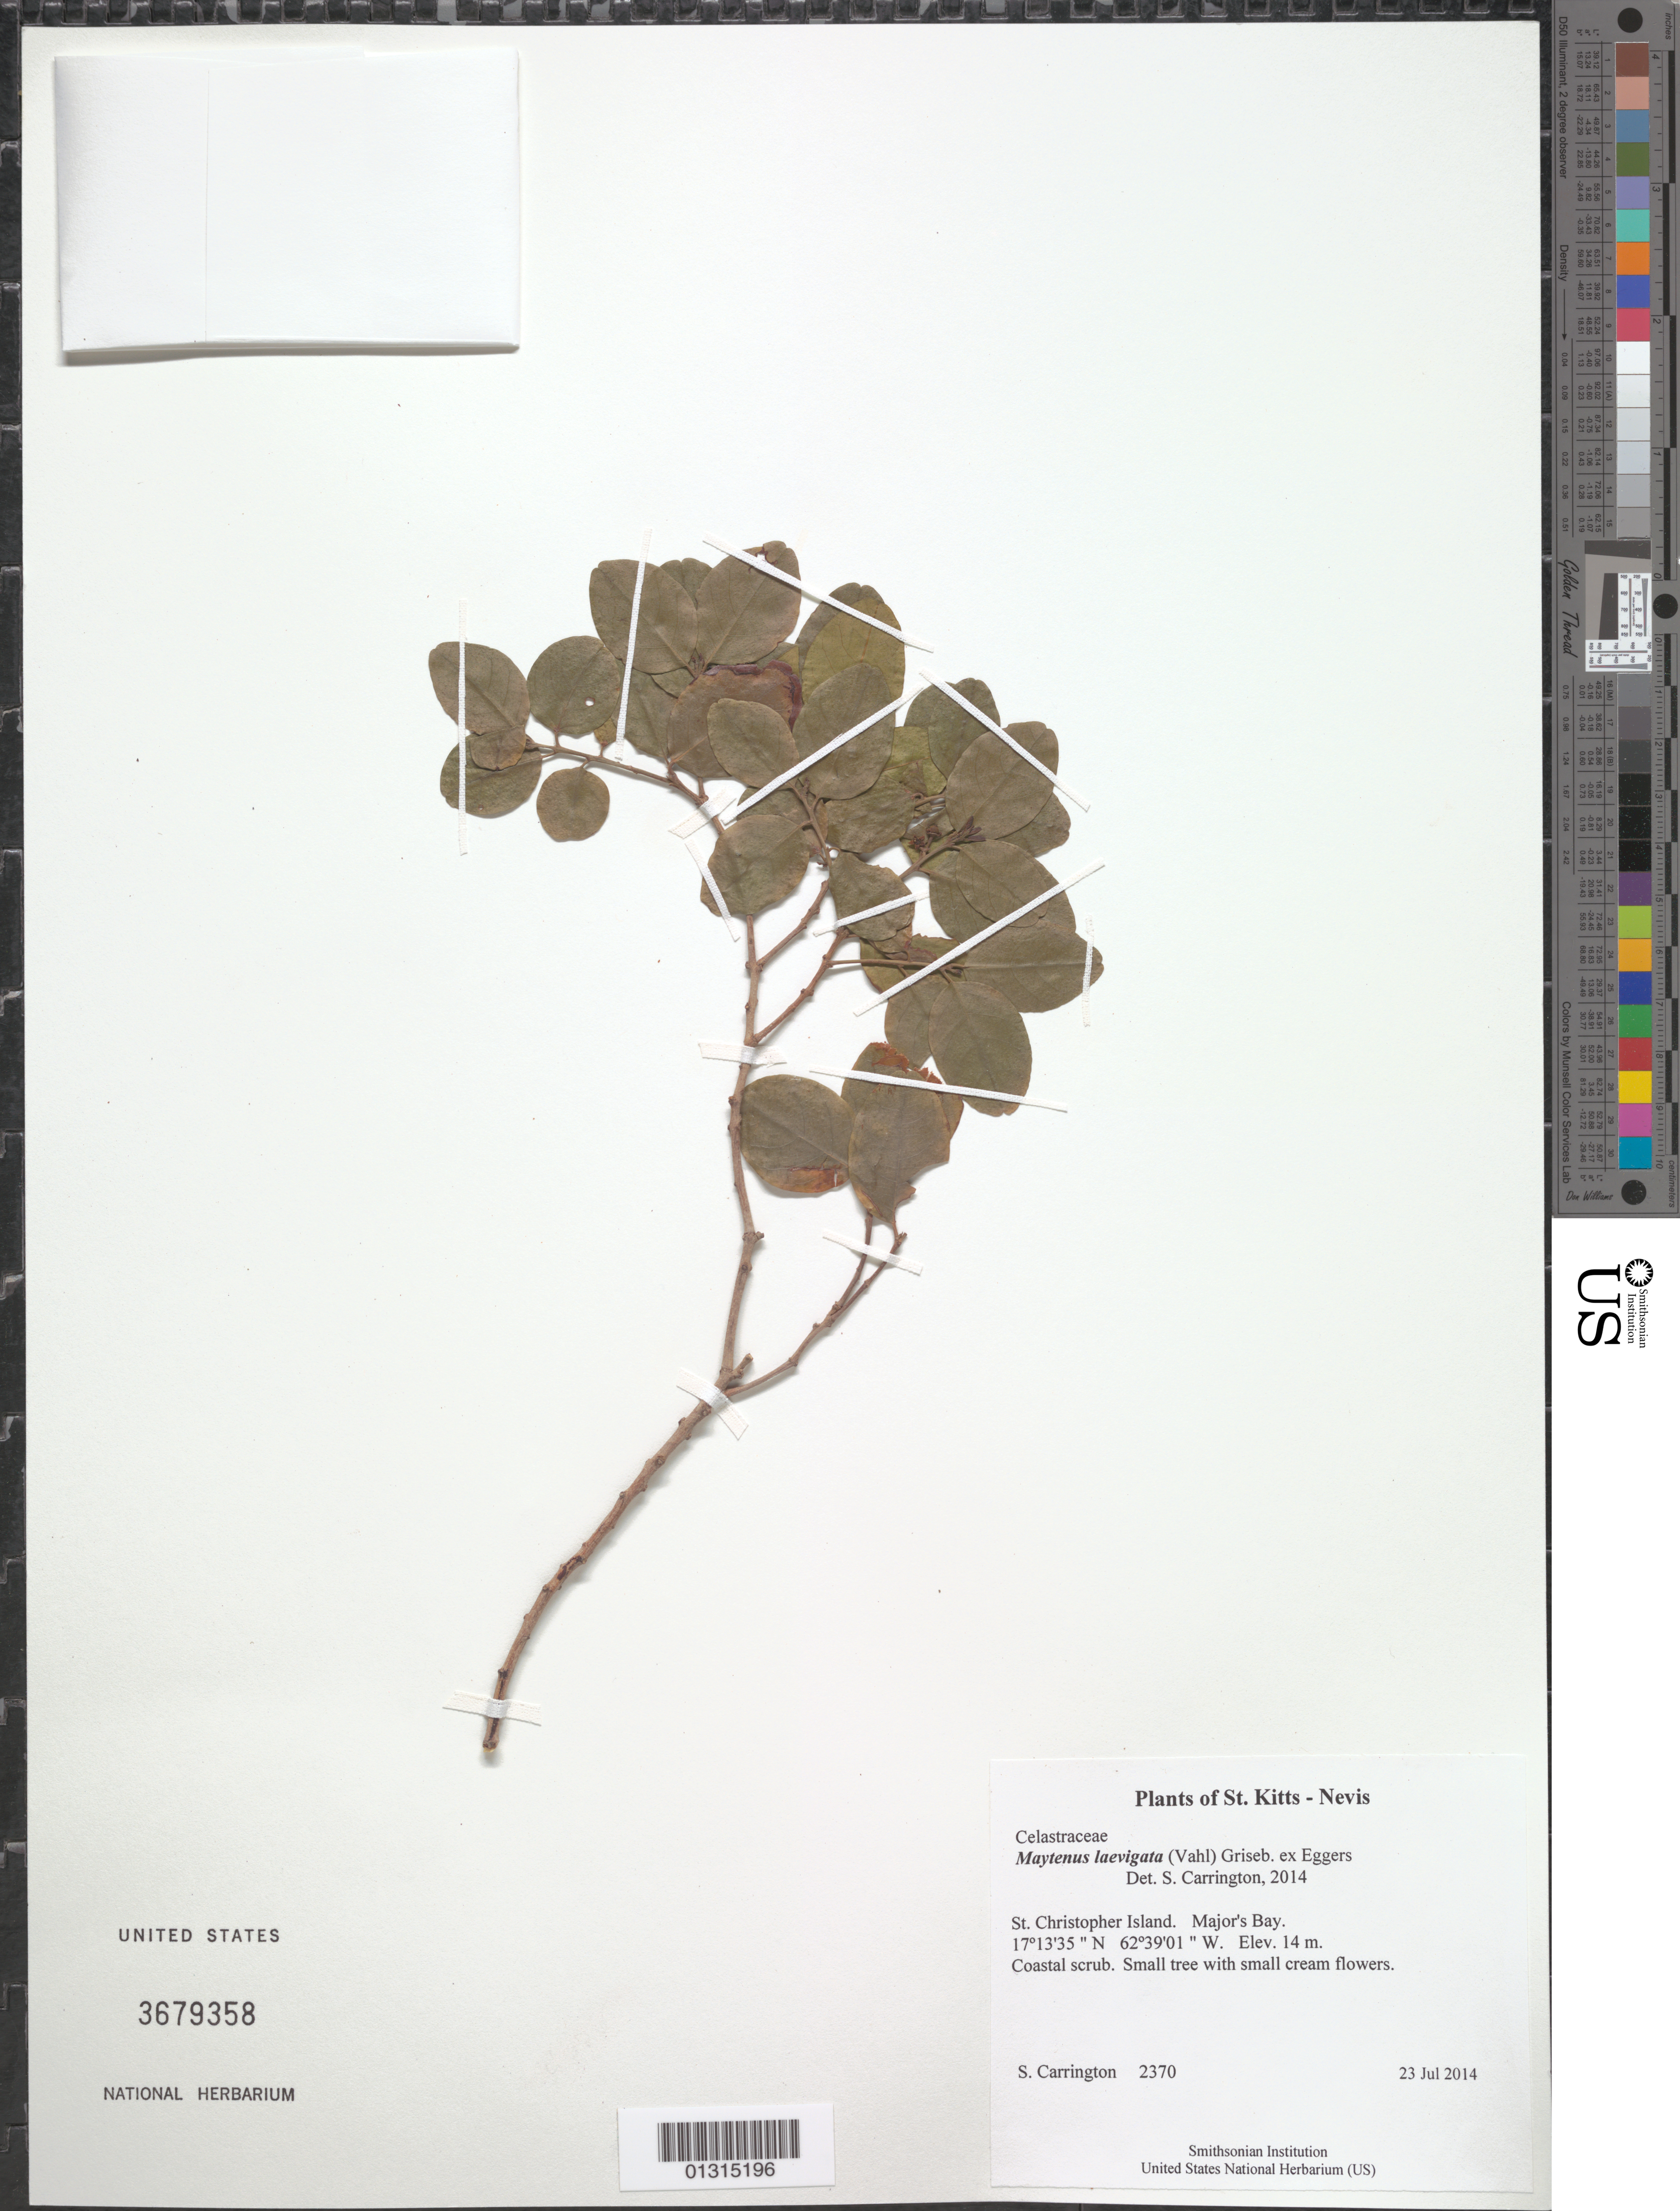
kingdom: Plantae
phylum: Tracheophyta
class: Magnoliopsida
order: Celastrales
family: Celastraceae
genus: Maytenus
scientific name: Maytenus laevigatus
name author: (Vahl) Griseb. ex Eggers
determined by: Carrington, C. M. S.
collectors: C. M. S. Carrington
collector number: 2370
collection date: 2014-07-23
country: St. Christopher-Nevis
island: St. Christopher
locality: Major's Bay.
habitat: Coastal scrub.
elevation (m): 14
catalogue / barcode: US 3679358